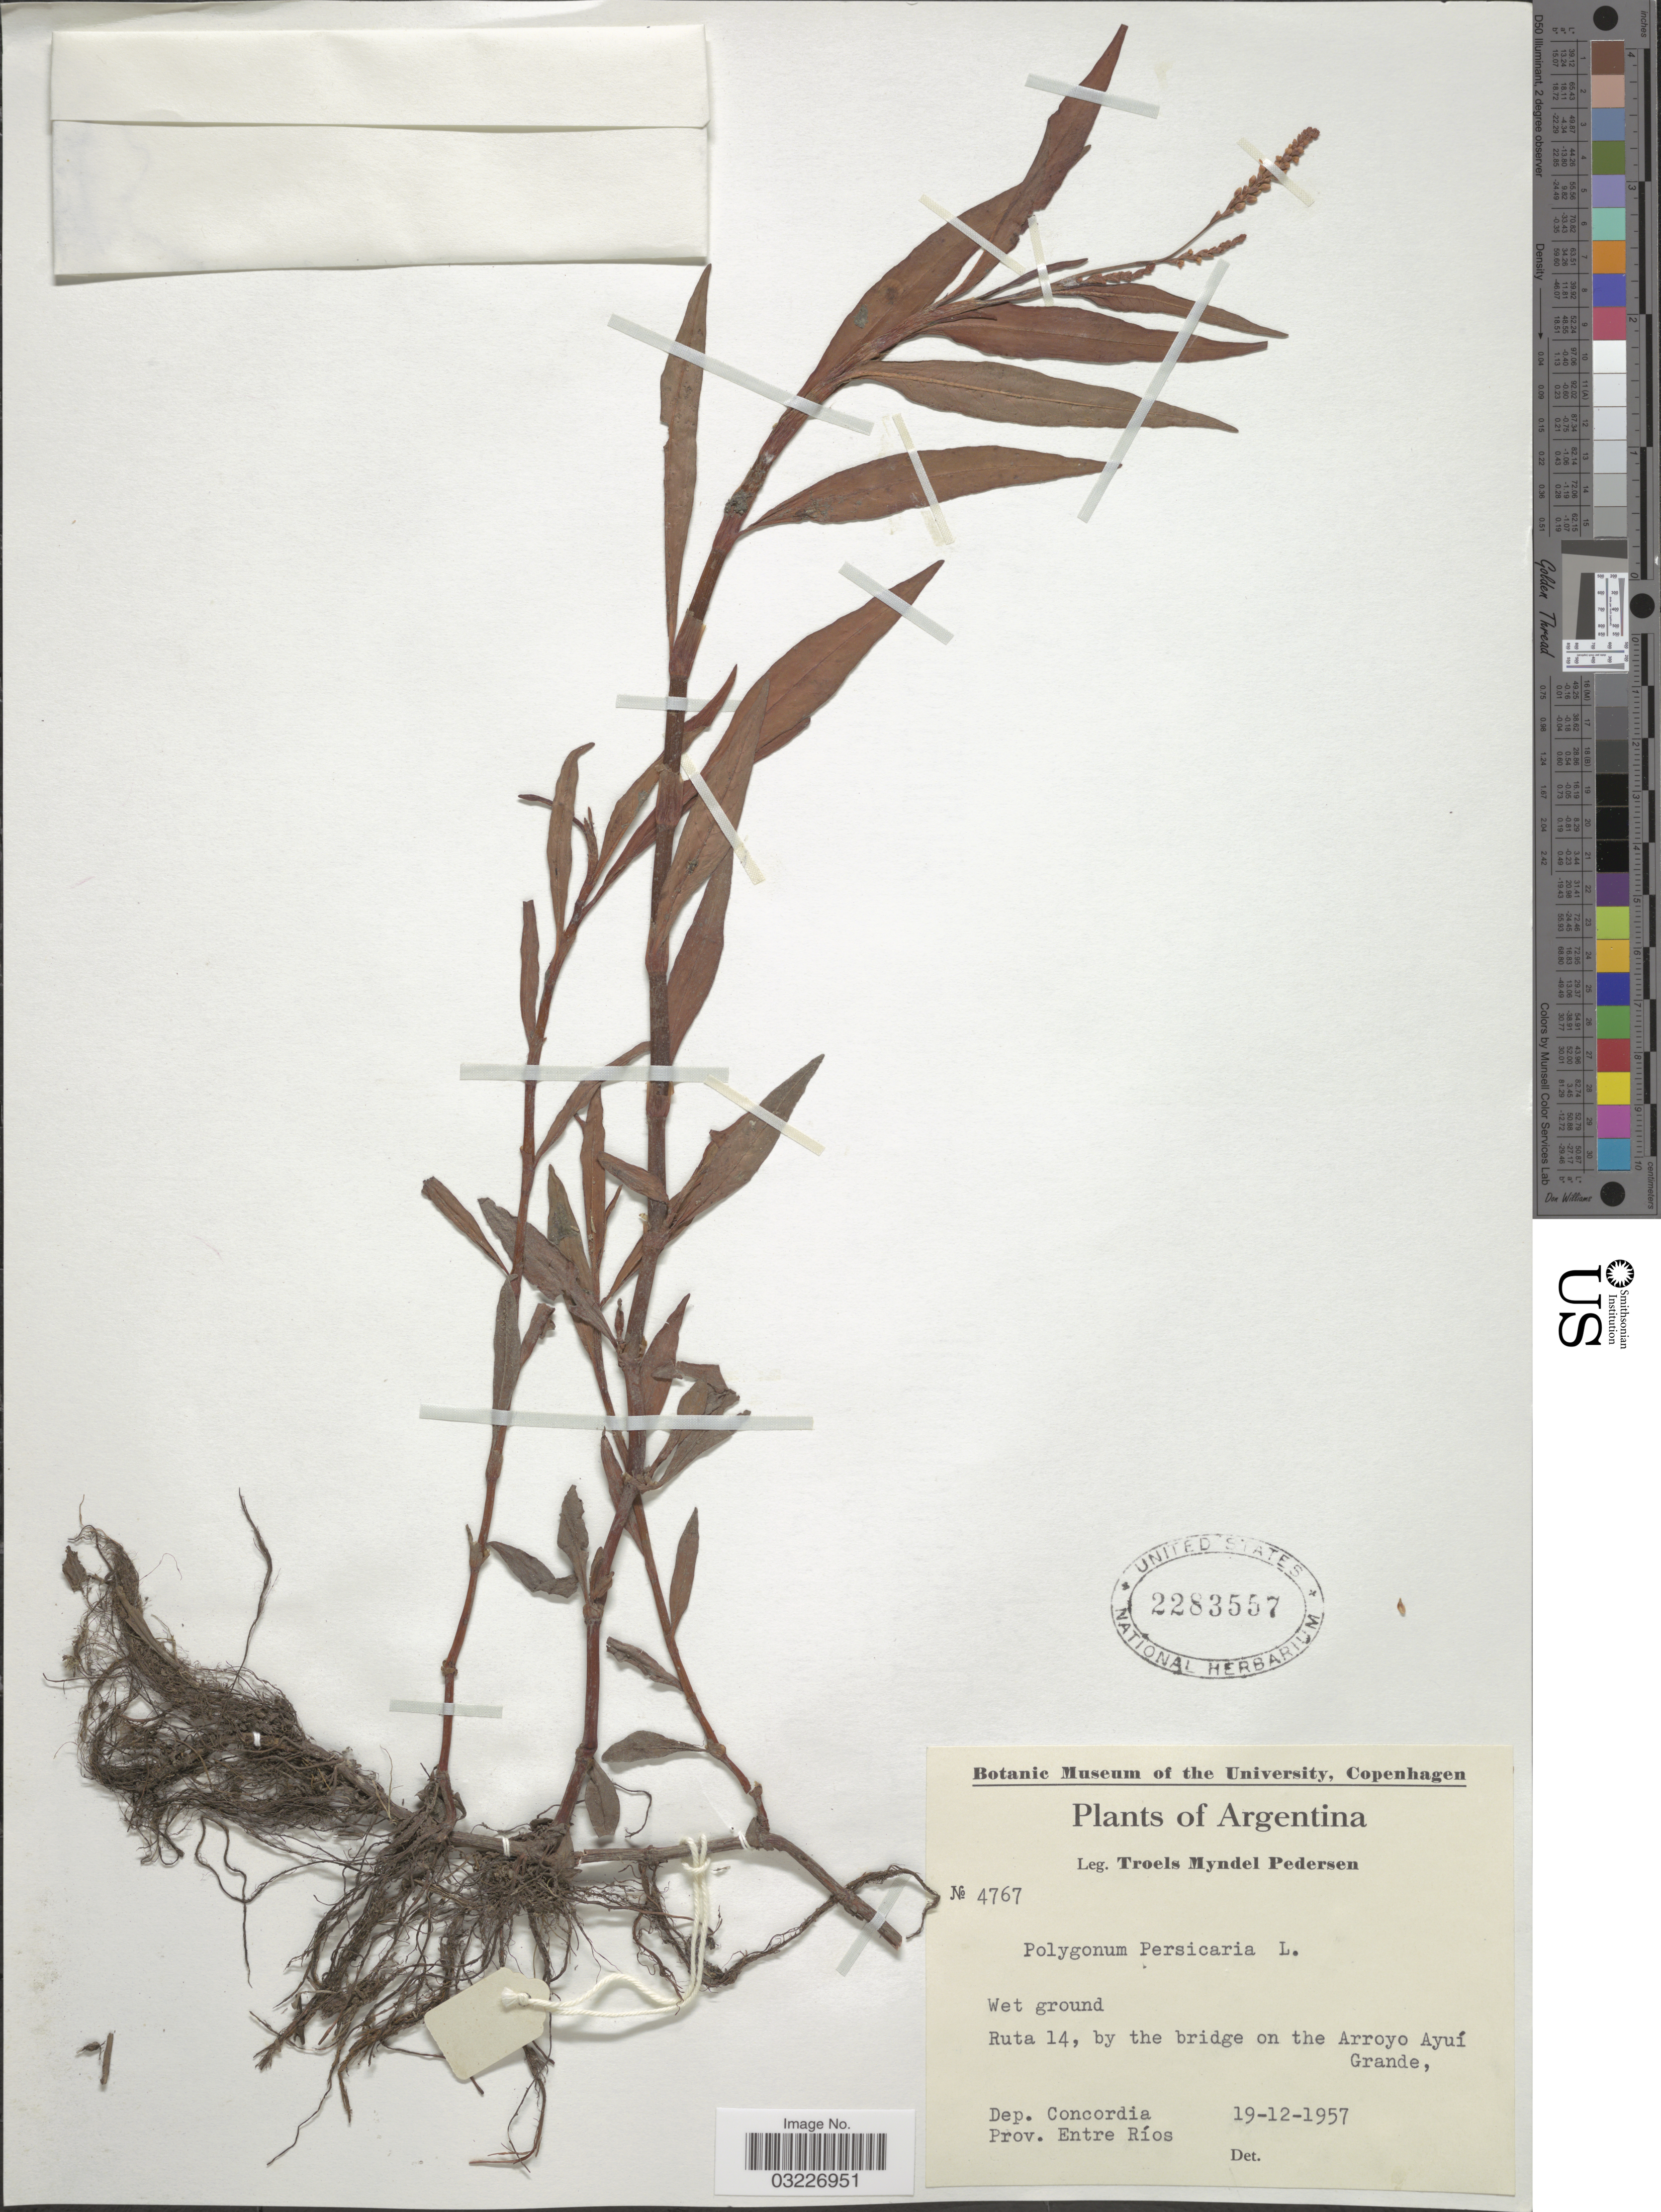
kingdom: Plantae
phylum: Tracheophyta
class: Magnoliopsida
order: Caryophyllales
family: Polygonaceae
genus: Polygonum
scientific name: Polygonum persicaria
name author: L.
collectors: T. Pederson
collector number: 4767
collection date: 1957-12-19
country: Argentina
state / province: Entre Rios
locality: Ruta 14, by the bridge on the Arroyo Ayuí Grande, Dep. Concordia.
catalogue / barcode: US 2283557